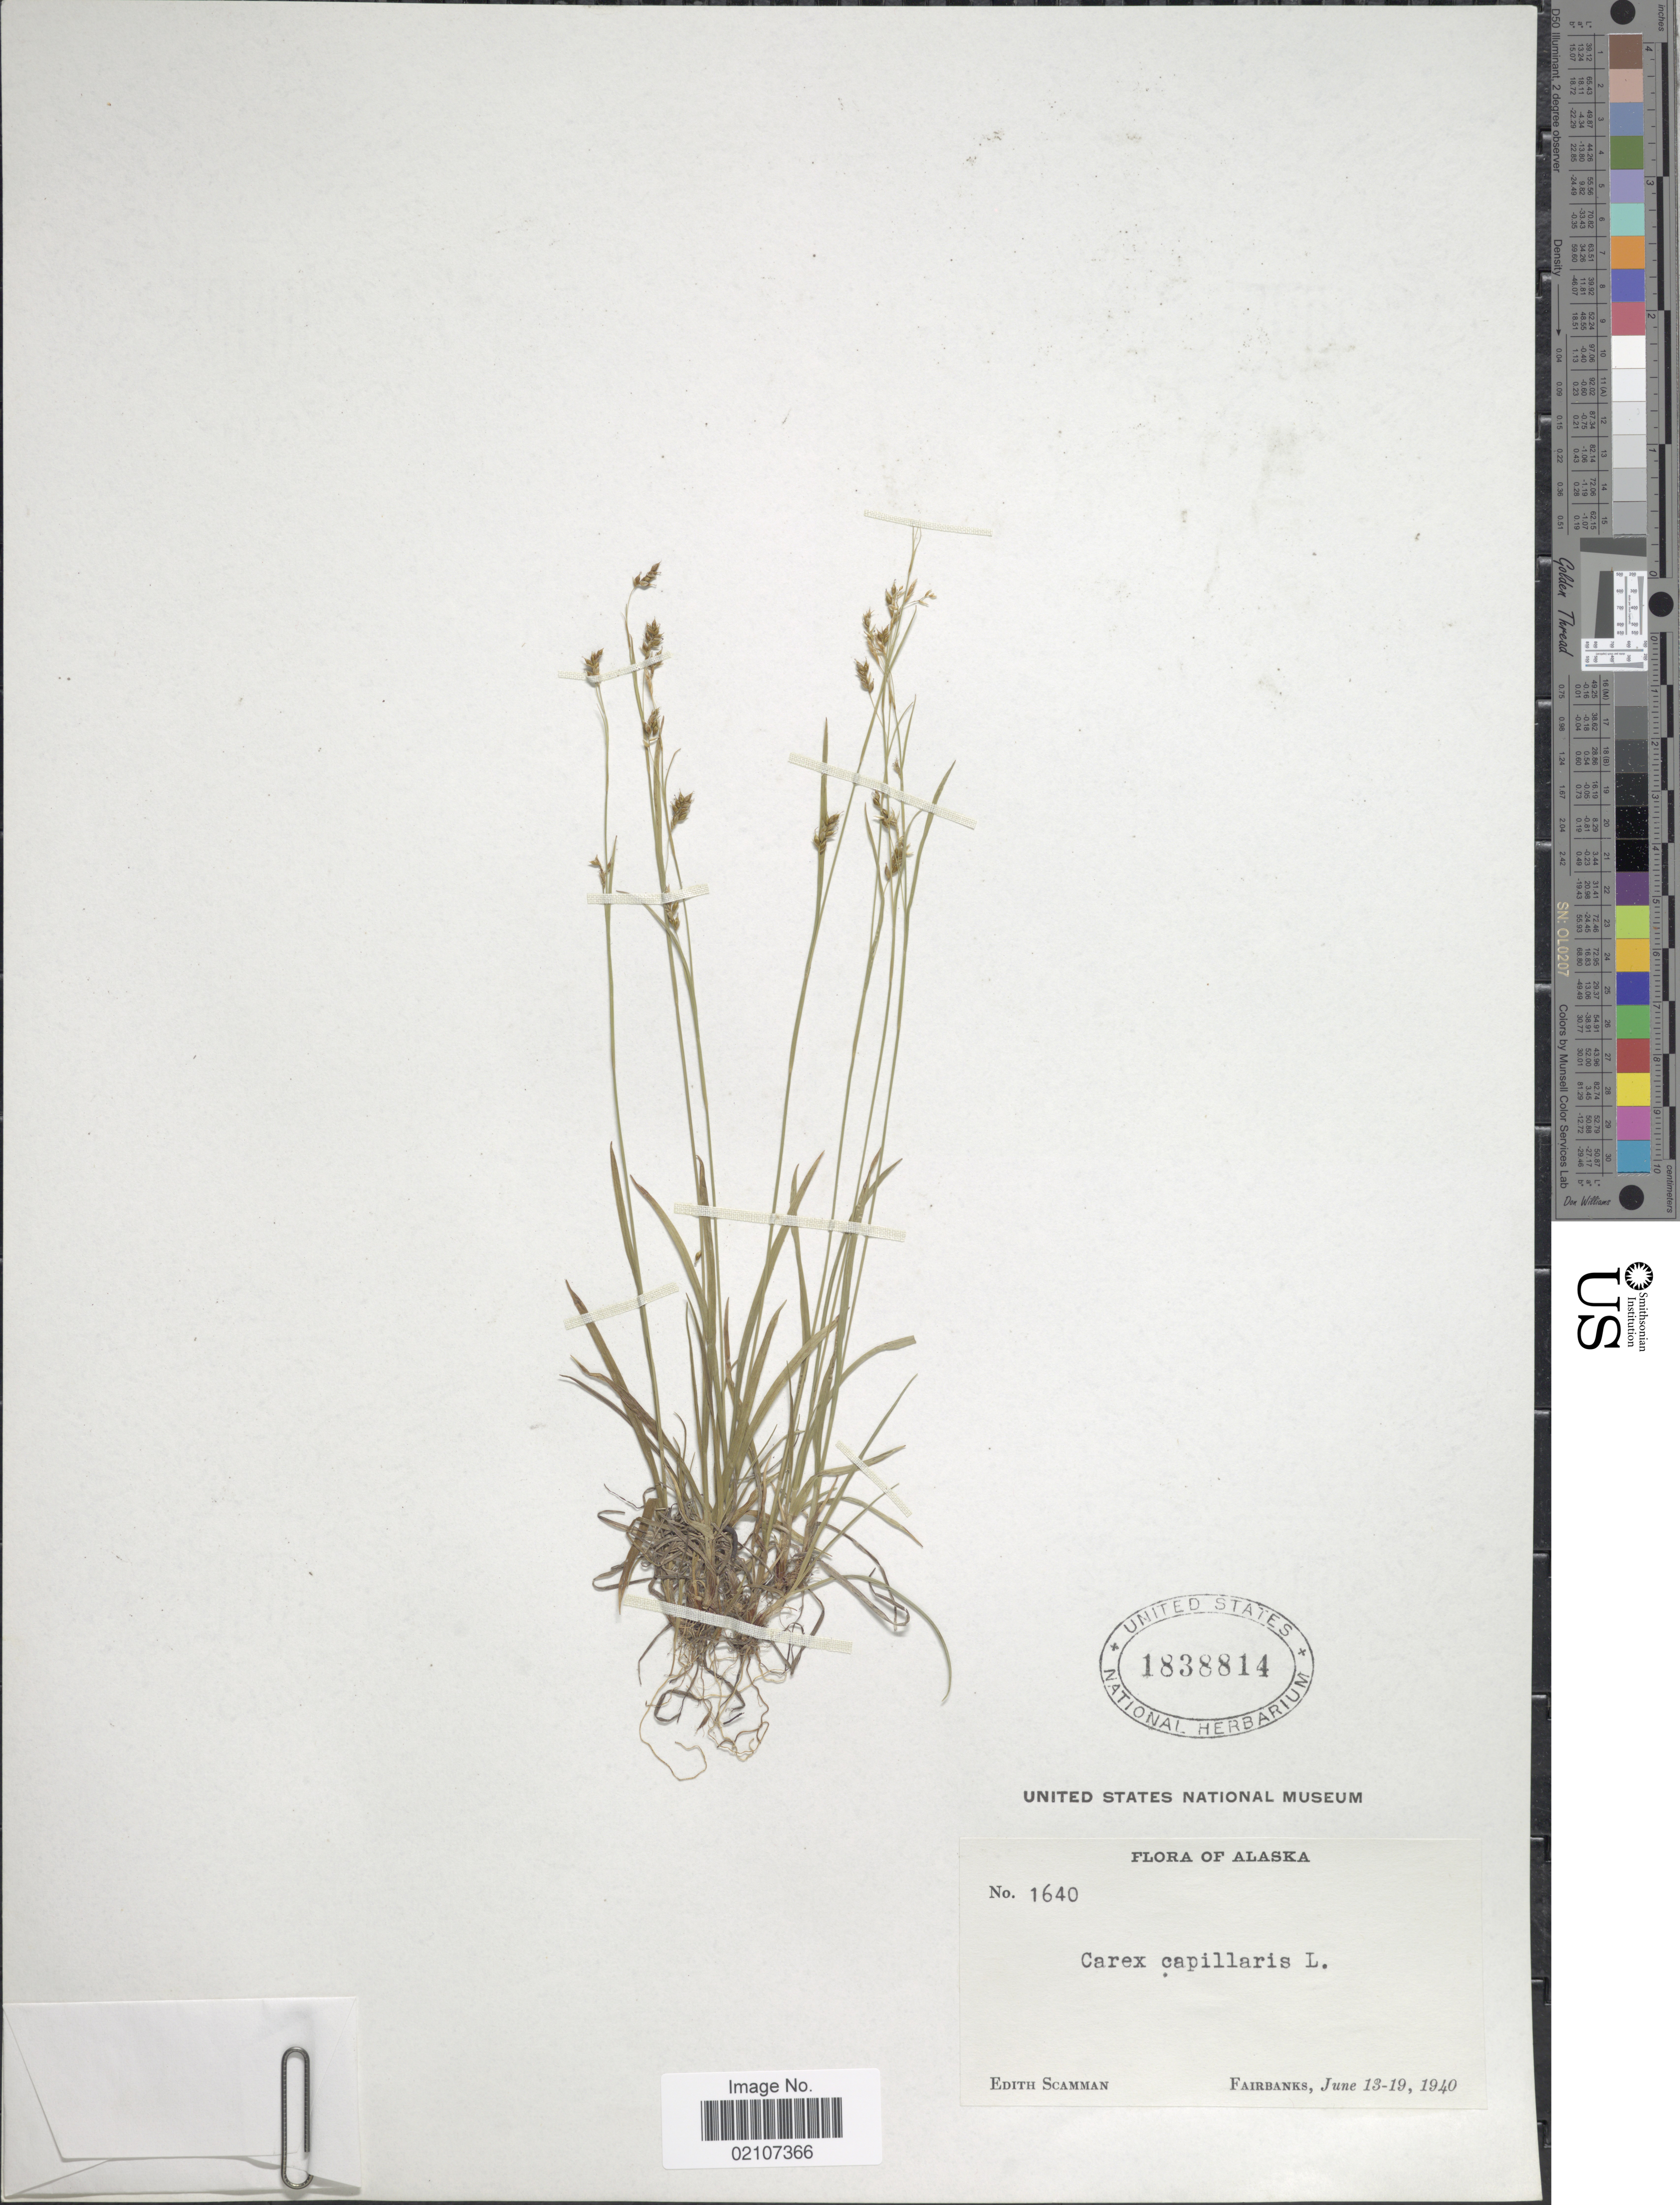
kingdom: Plantae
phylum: Tracheophyta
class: Liliopsida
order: Poales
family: Cyperaceae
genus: Carex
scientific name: Carex capillaris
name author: L.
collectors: E. Scamman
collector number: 1640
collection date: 1940-06-13/1940-06-19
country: United States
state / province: Alaska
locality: Fairbanks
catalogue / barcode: US 1838814